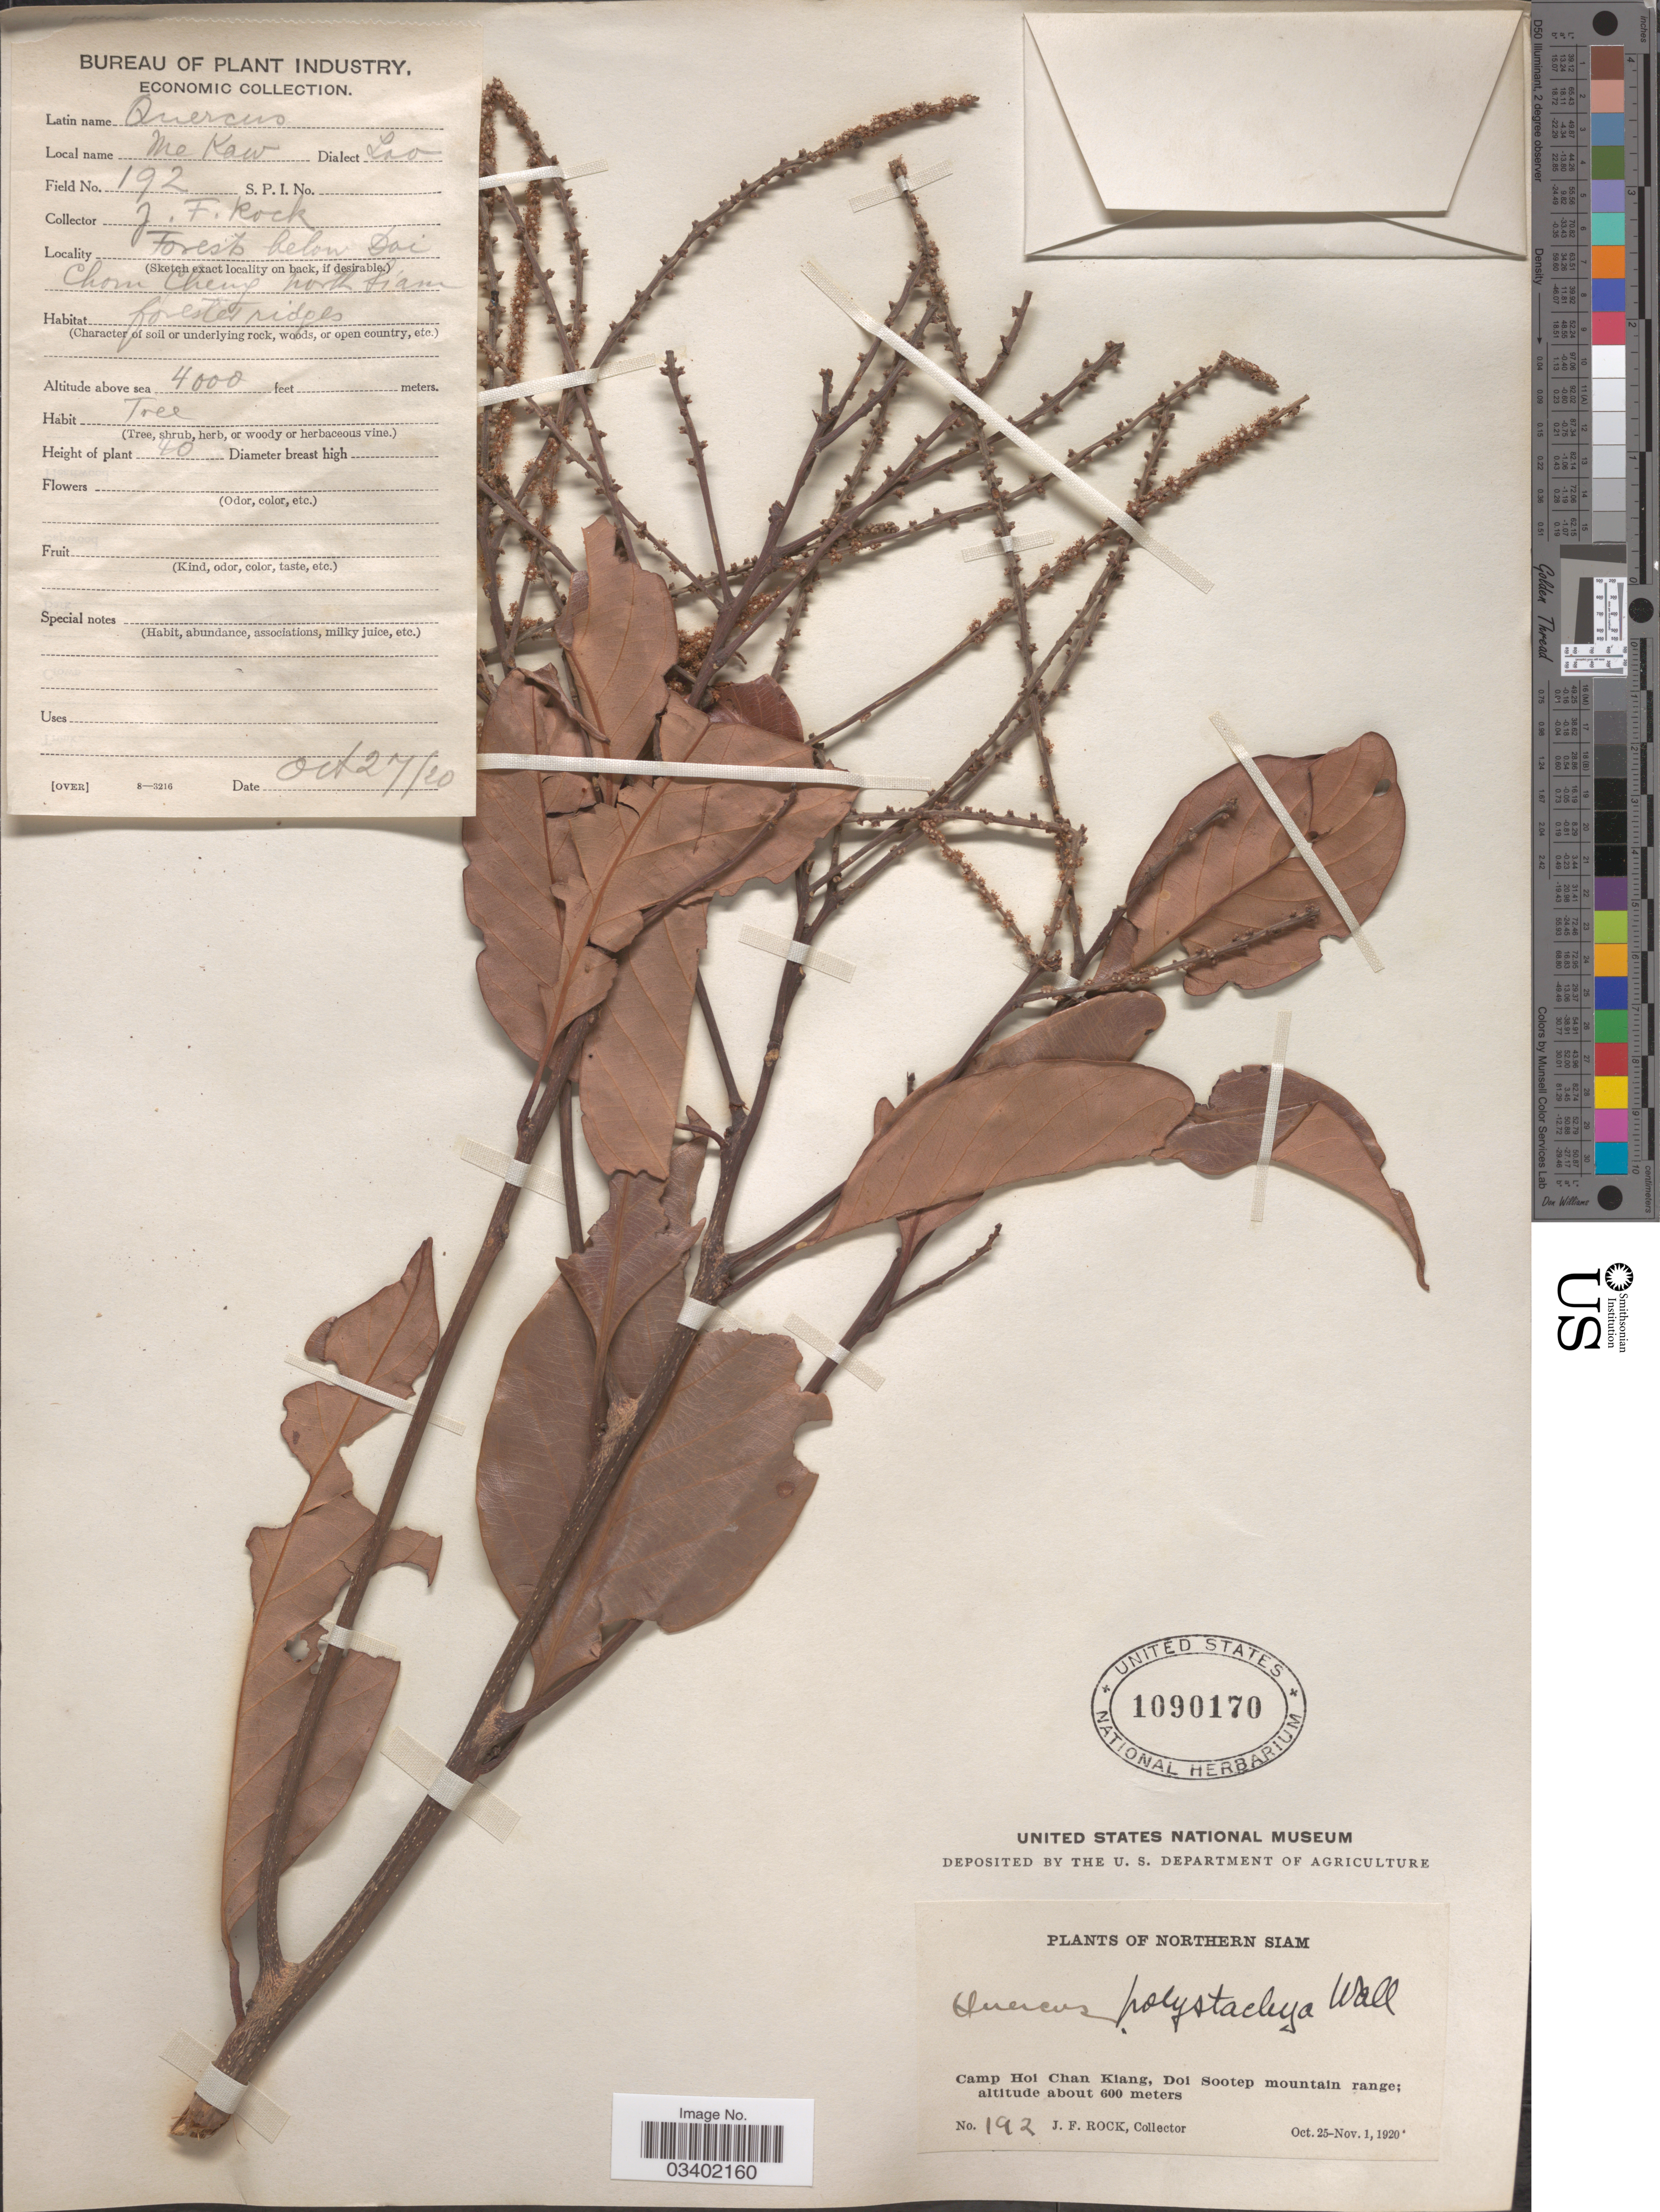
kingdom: Plantae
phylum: Tracheophyta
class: Magnoliopsida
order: Fagales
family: Fagaceae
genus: Lithocarpus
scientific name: Lithocarpus polystachyus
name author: (Wall. ex A. DC.) Rehder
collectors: J. Rock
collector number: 192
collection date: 1920-10-27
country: Thailand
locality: Forest below Doi Chom Cheng north Siam. Northern Siam. Camp Hoi Chan Kiang, Doi Sootep mountain range.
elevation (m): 1219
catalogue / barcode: US 1090170